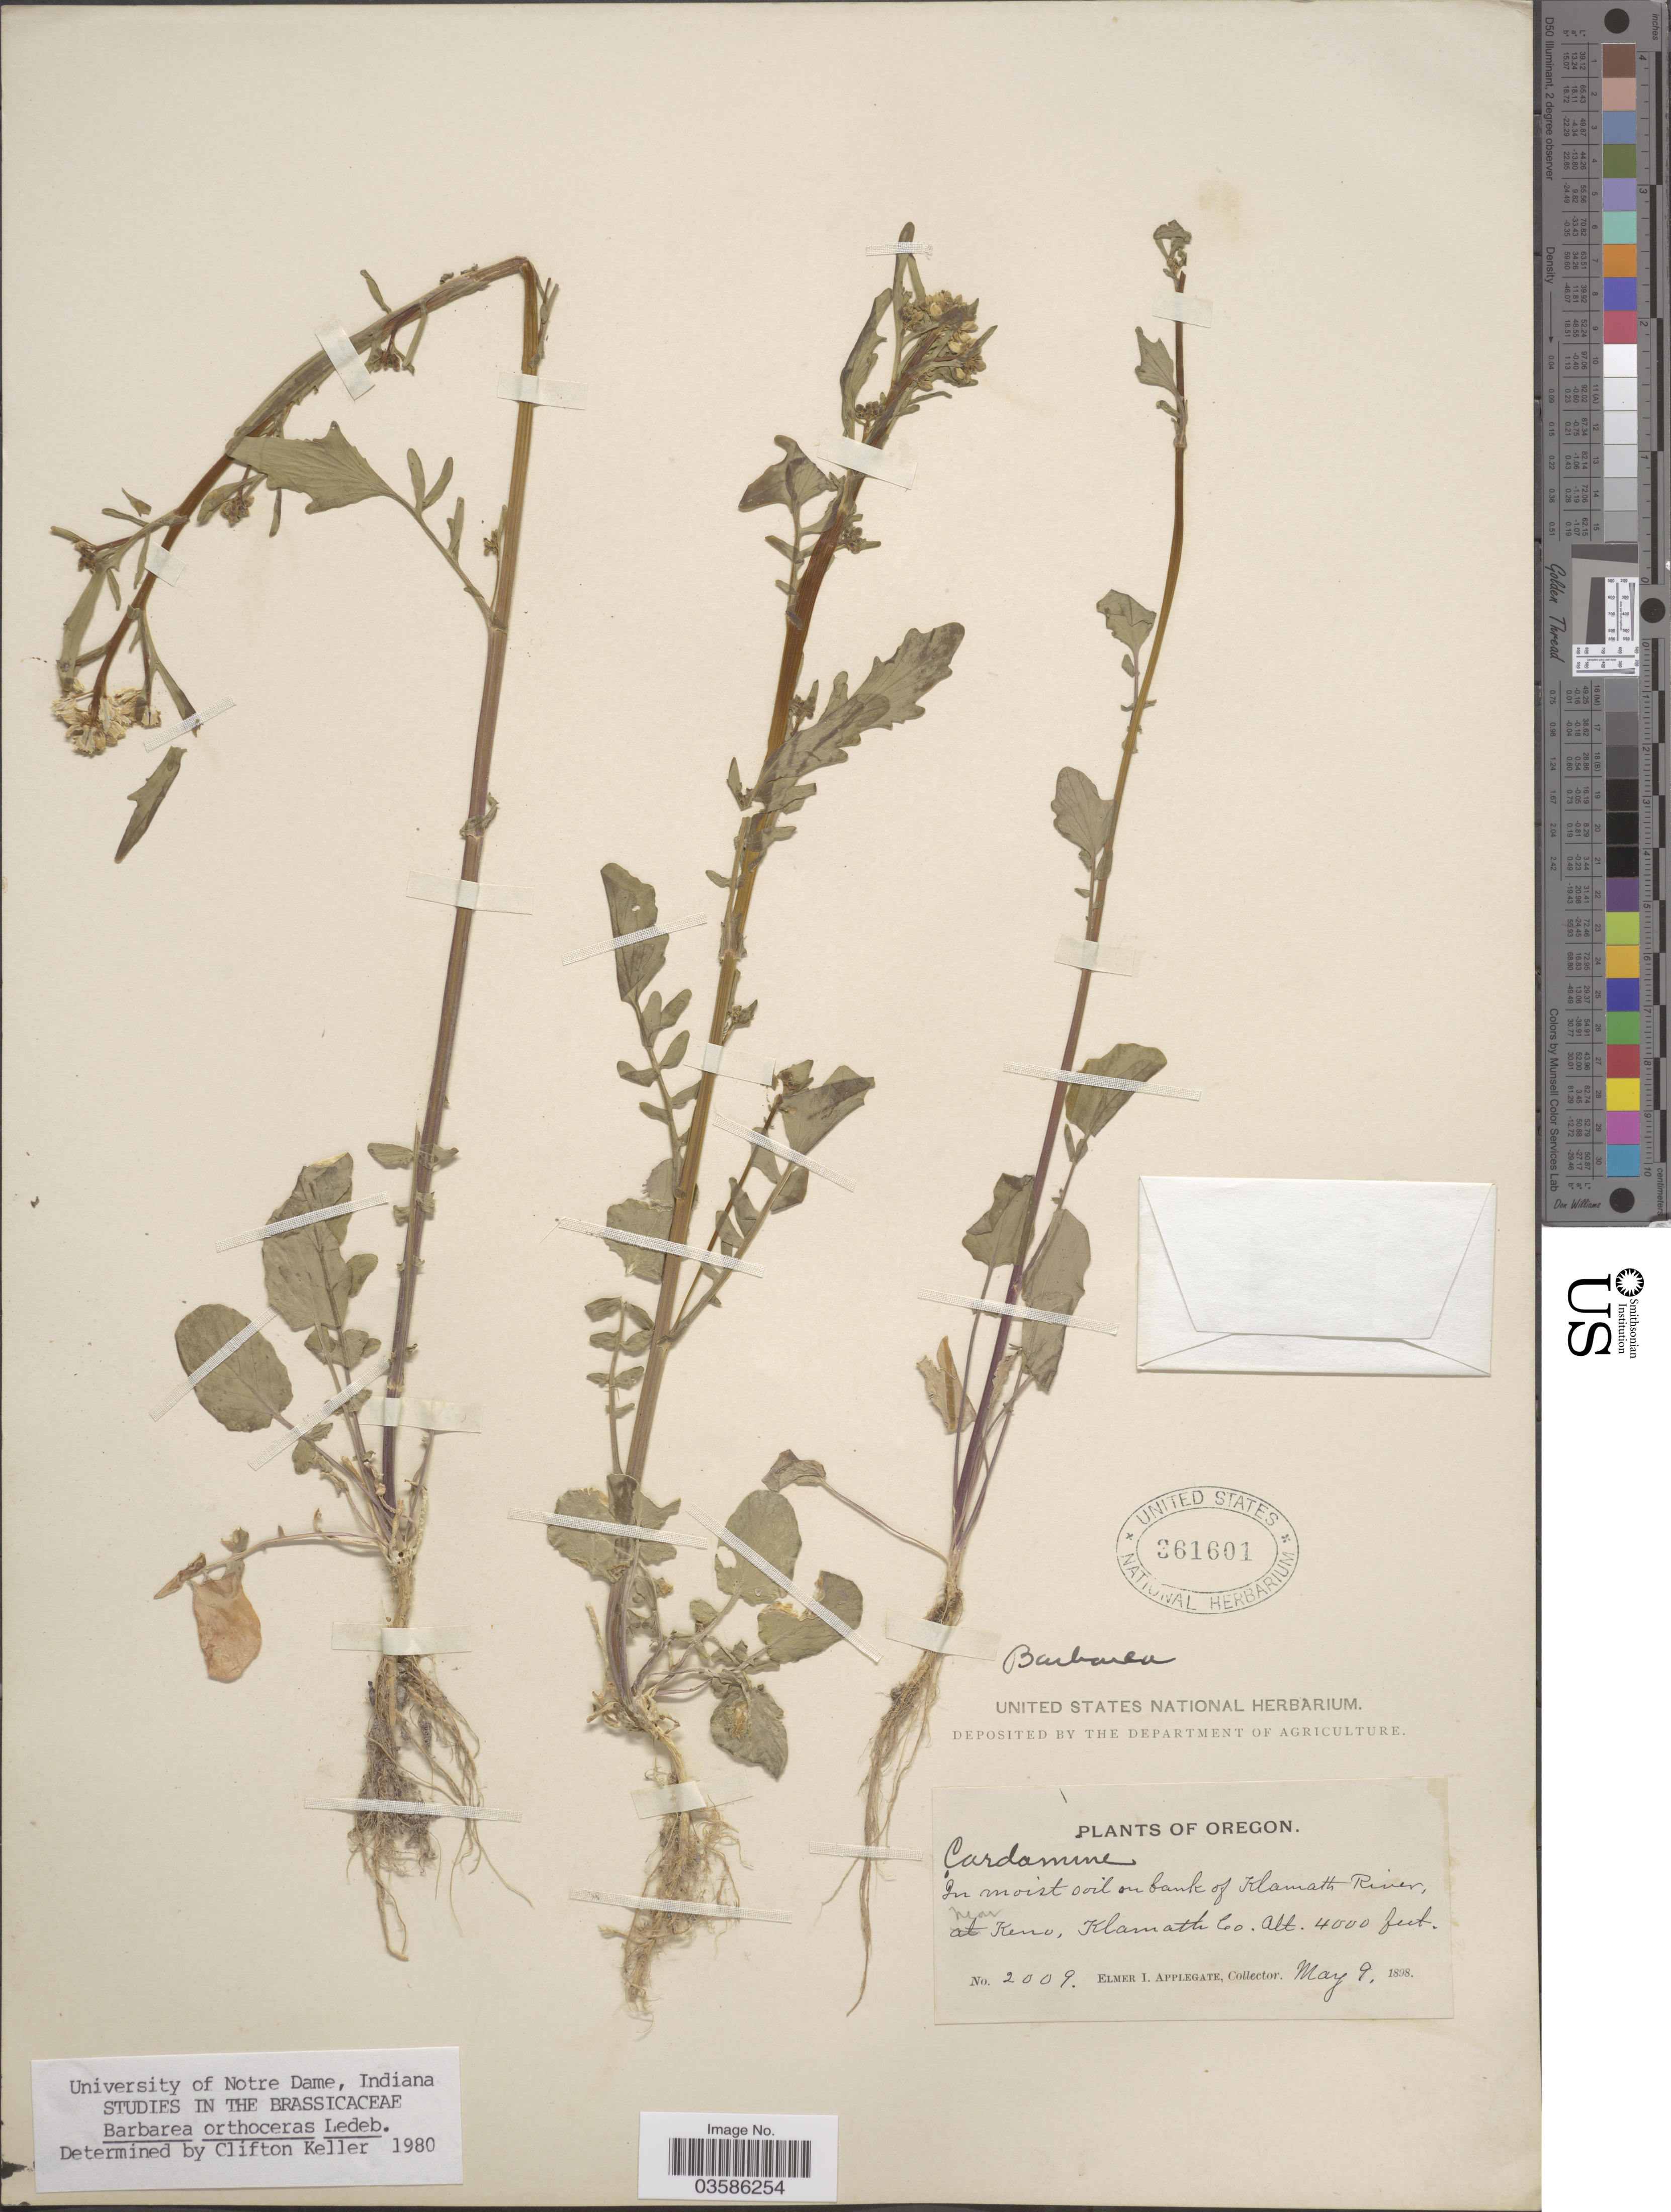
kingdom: Plantae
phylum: Tracheophyta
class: Magnoliopsida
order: Brassicales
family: Brassicaceae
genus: Barbarea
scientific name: Barbarea orthoceras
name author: Ledeb.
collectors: E. I. Applegate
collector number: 2009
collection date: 1898-05-09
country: United States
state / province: Oregon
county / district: Klamath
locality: Bank of Klamath River, near Keno, Klamath Co.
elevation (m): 1219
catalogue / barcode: US 361601